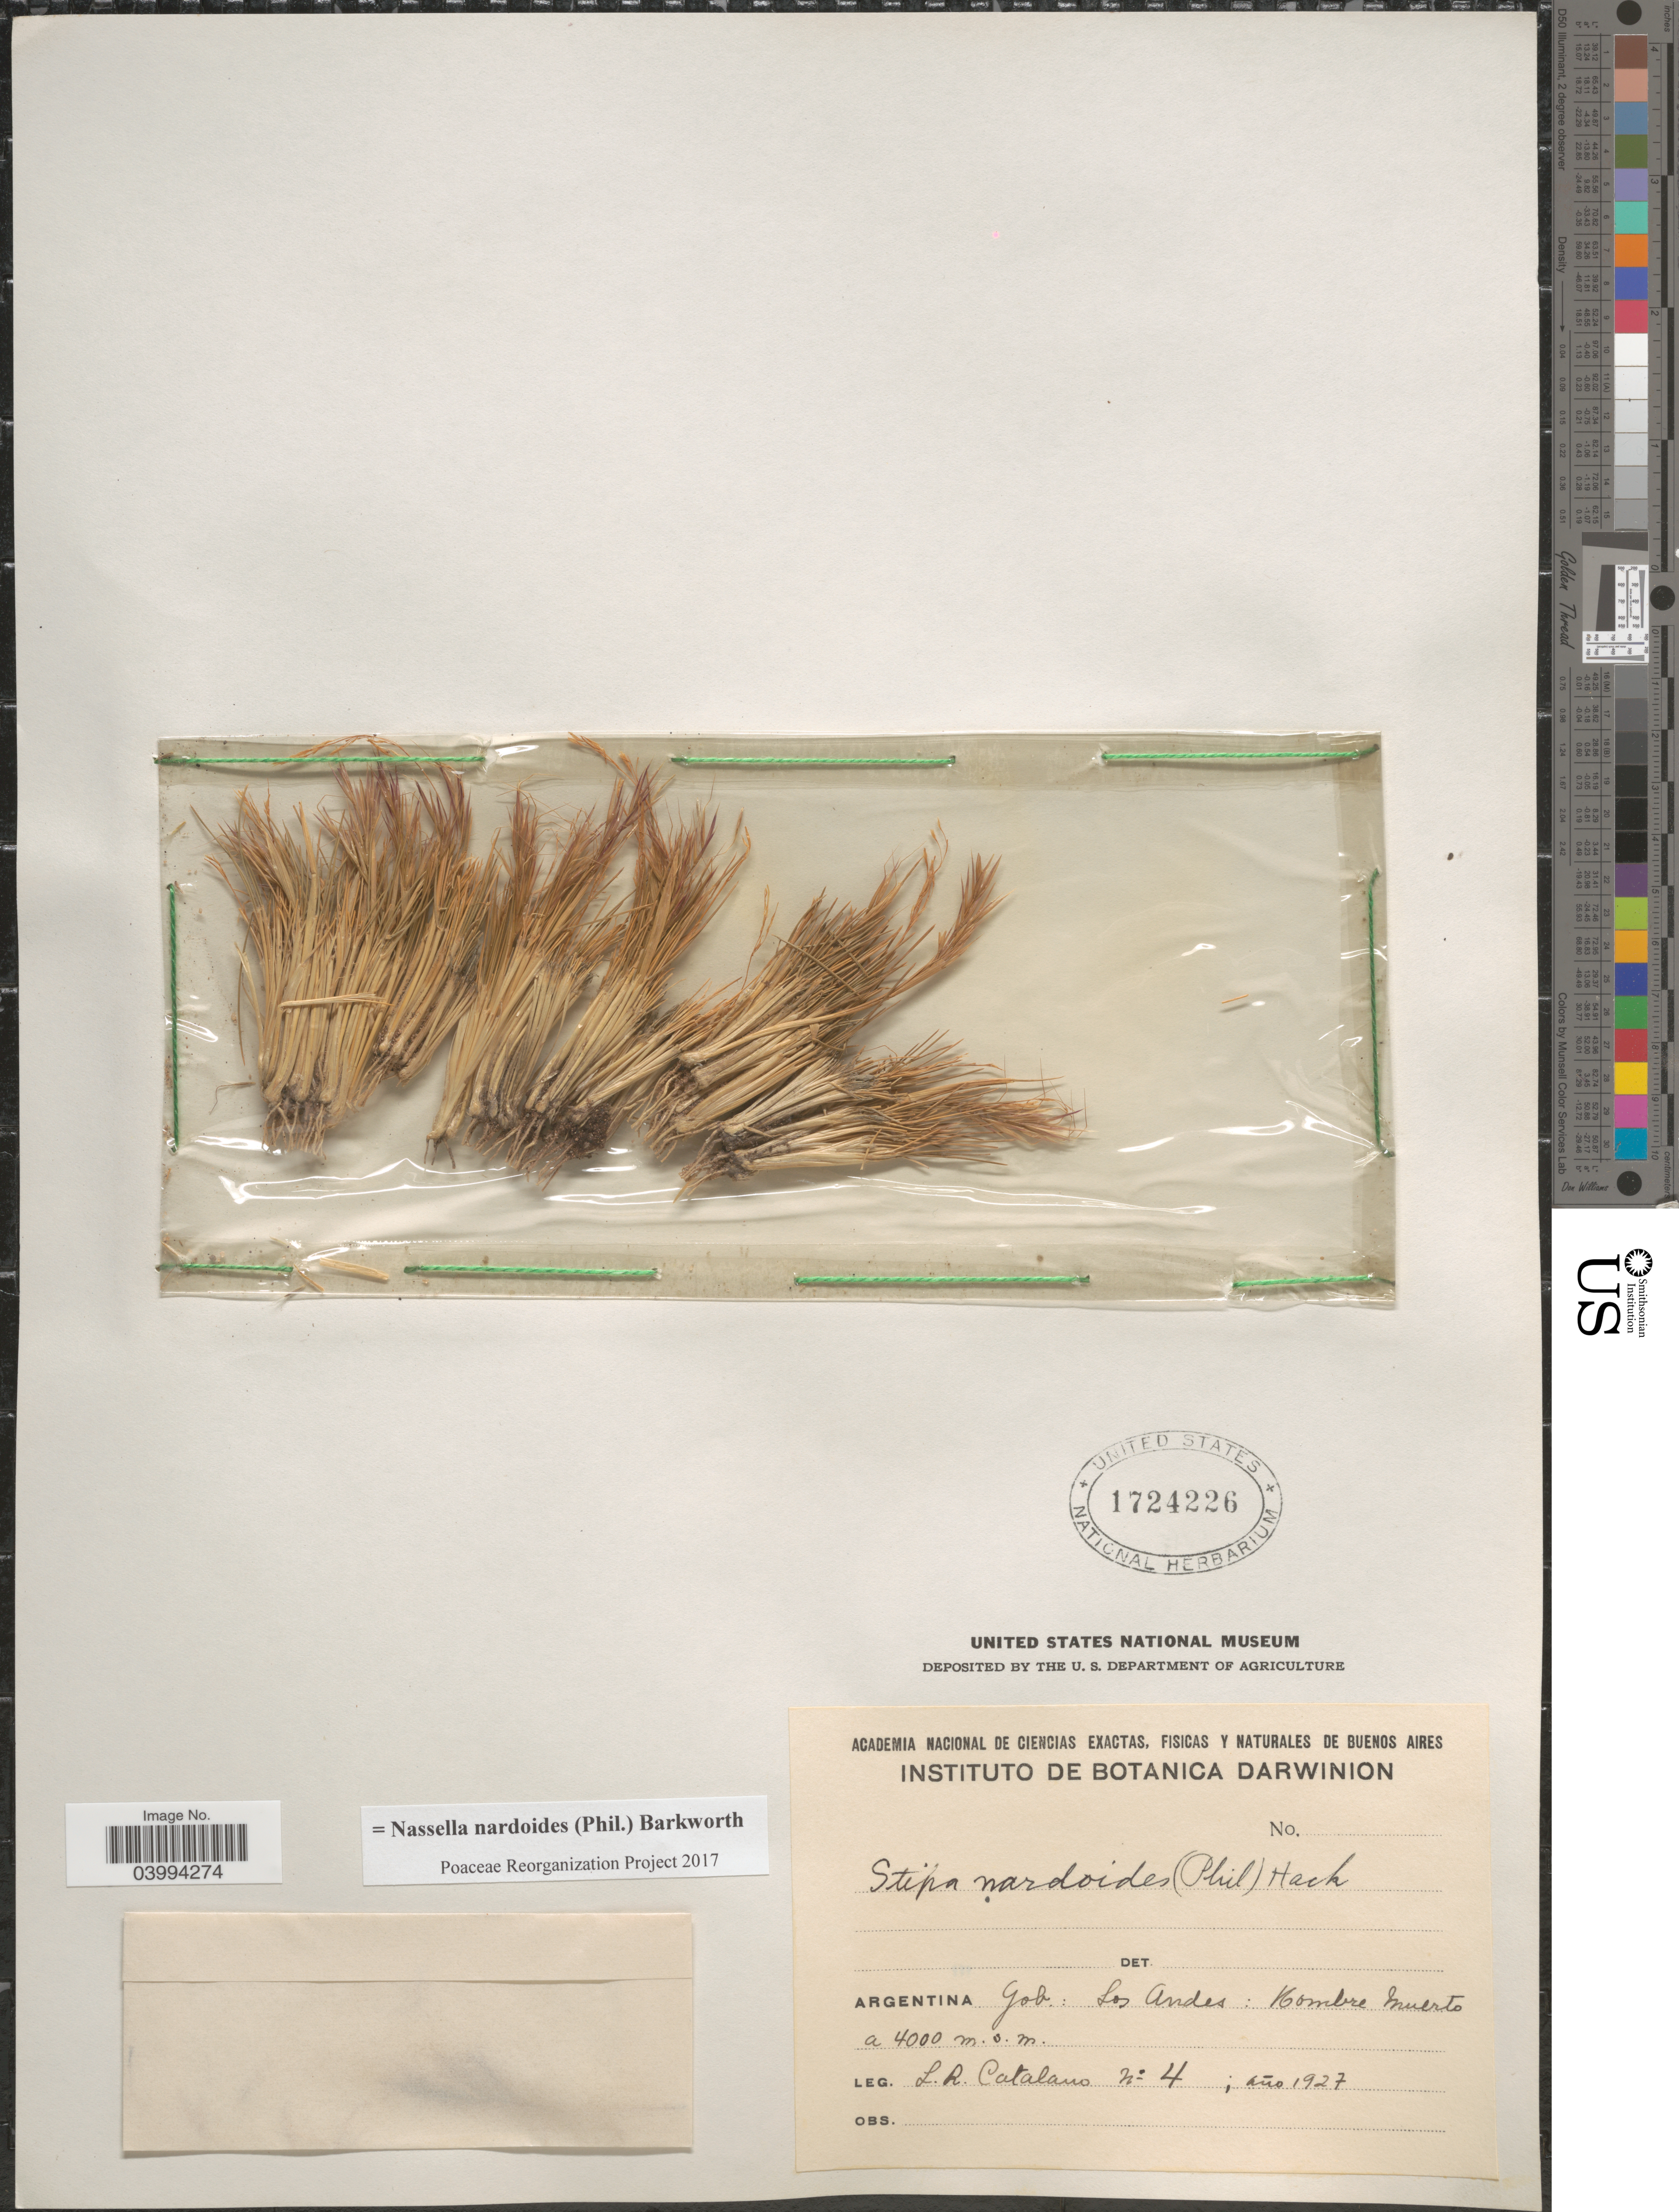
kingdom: Plantae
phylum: Tracheophyta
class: Liliopsida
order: Poales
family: Poaceae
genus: Nassella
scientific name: Nassella nardoides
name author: (Phil.) Barkworth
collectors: L. Catalano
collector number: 4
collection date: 1927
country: Argentina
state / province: Buenos Aires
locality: Gob.: Los Andes: Nombre Muerto.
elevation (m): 4000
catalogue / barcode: US 1724226